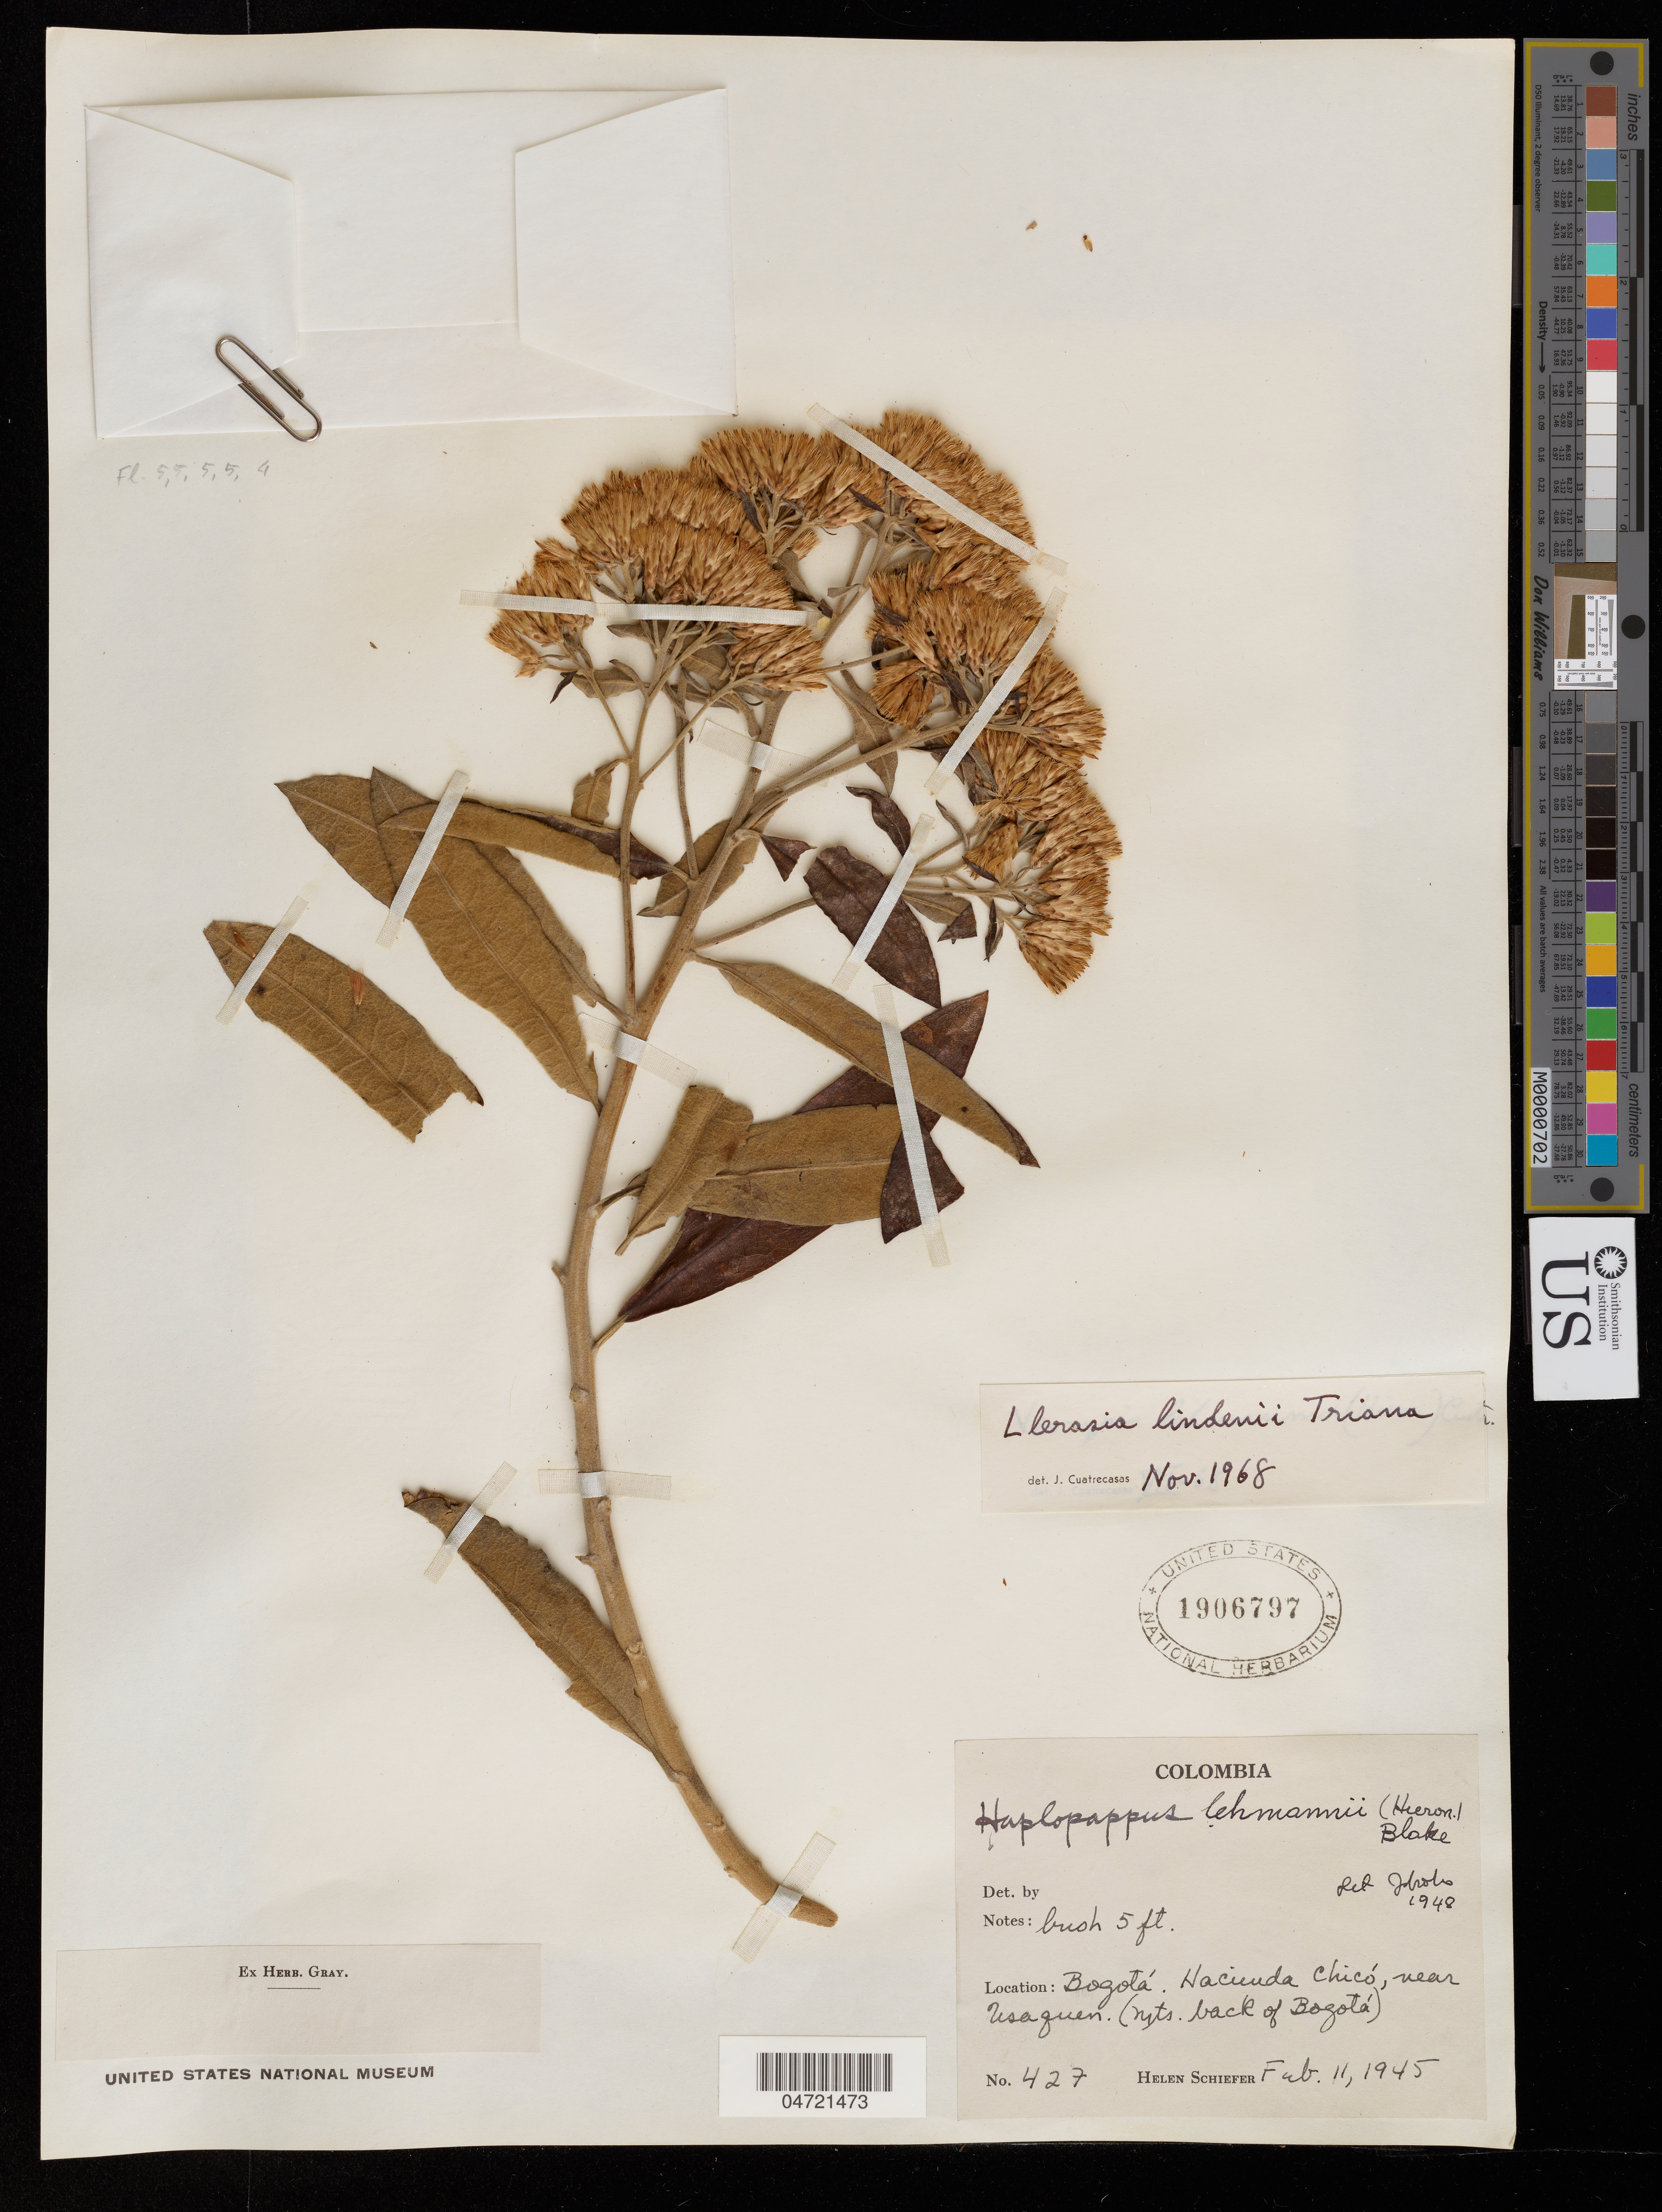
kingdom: Plantae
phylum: Tracheophyta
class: Magnoliopsida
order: Asterales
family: Asteraceae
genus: Llerasia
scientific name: Llerasia lindenii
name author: Triana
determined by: Cuatrecasas, J.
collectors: H. Schiefer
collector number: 427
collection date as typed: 11 Feb 1945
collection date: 1945-02-11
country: Colombia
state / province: Cundinamarca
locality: Bogotá, Hacienda Chicó, near Usaquen (Mts back of Bogotá).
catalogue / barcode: US 1906797